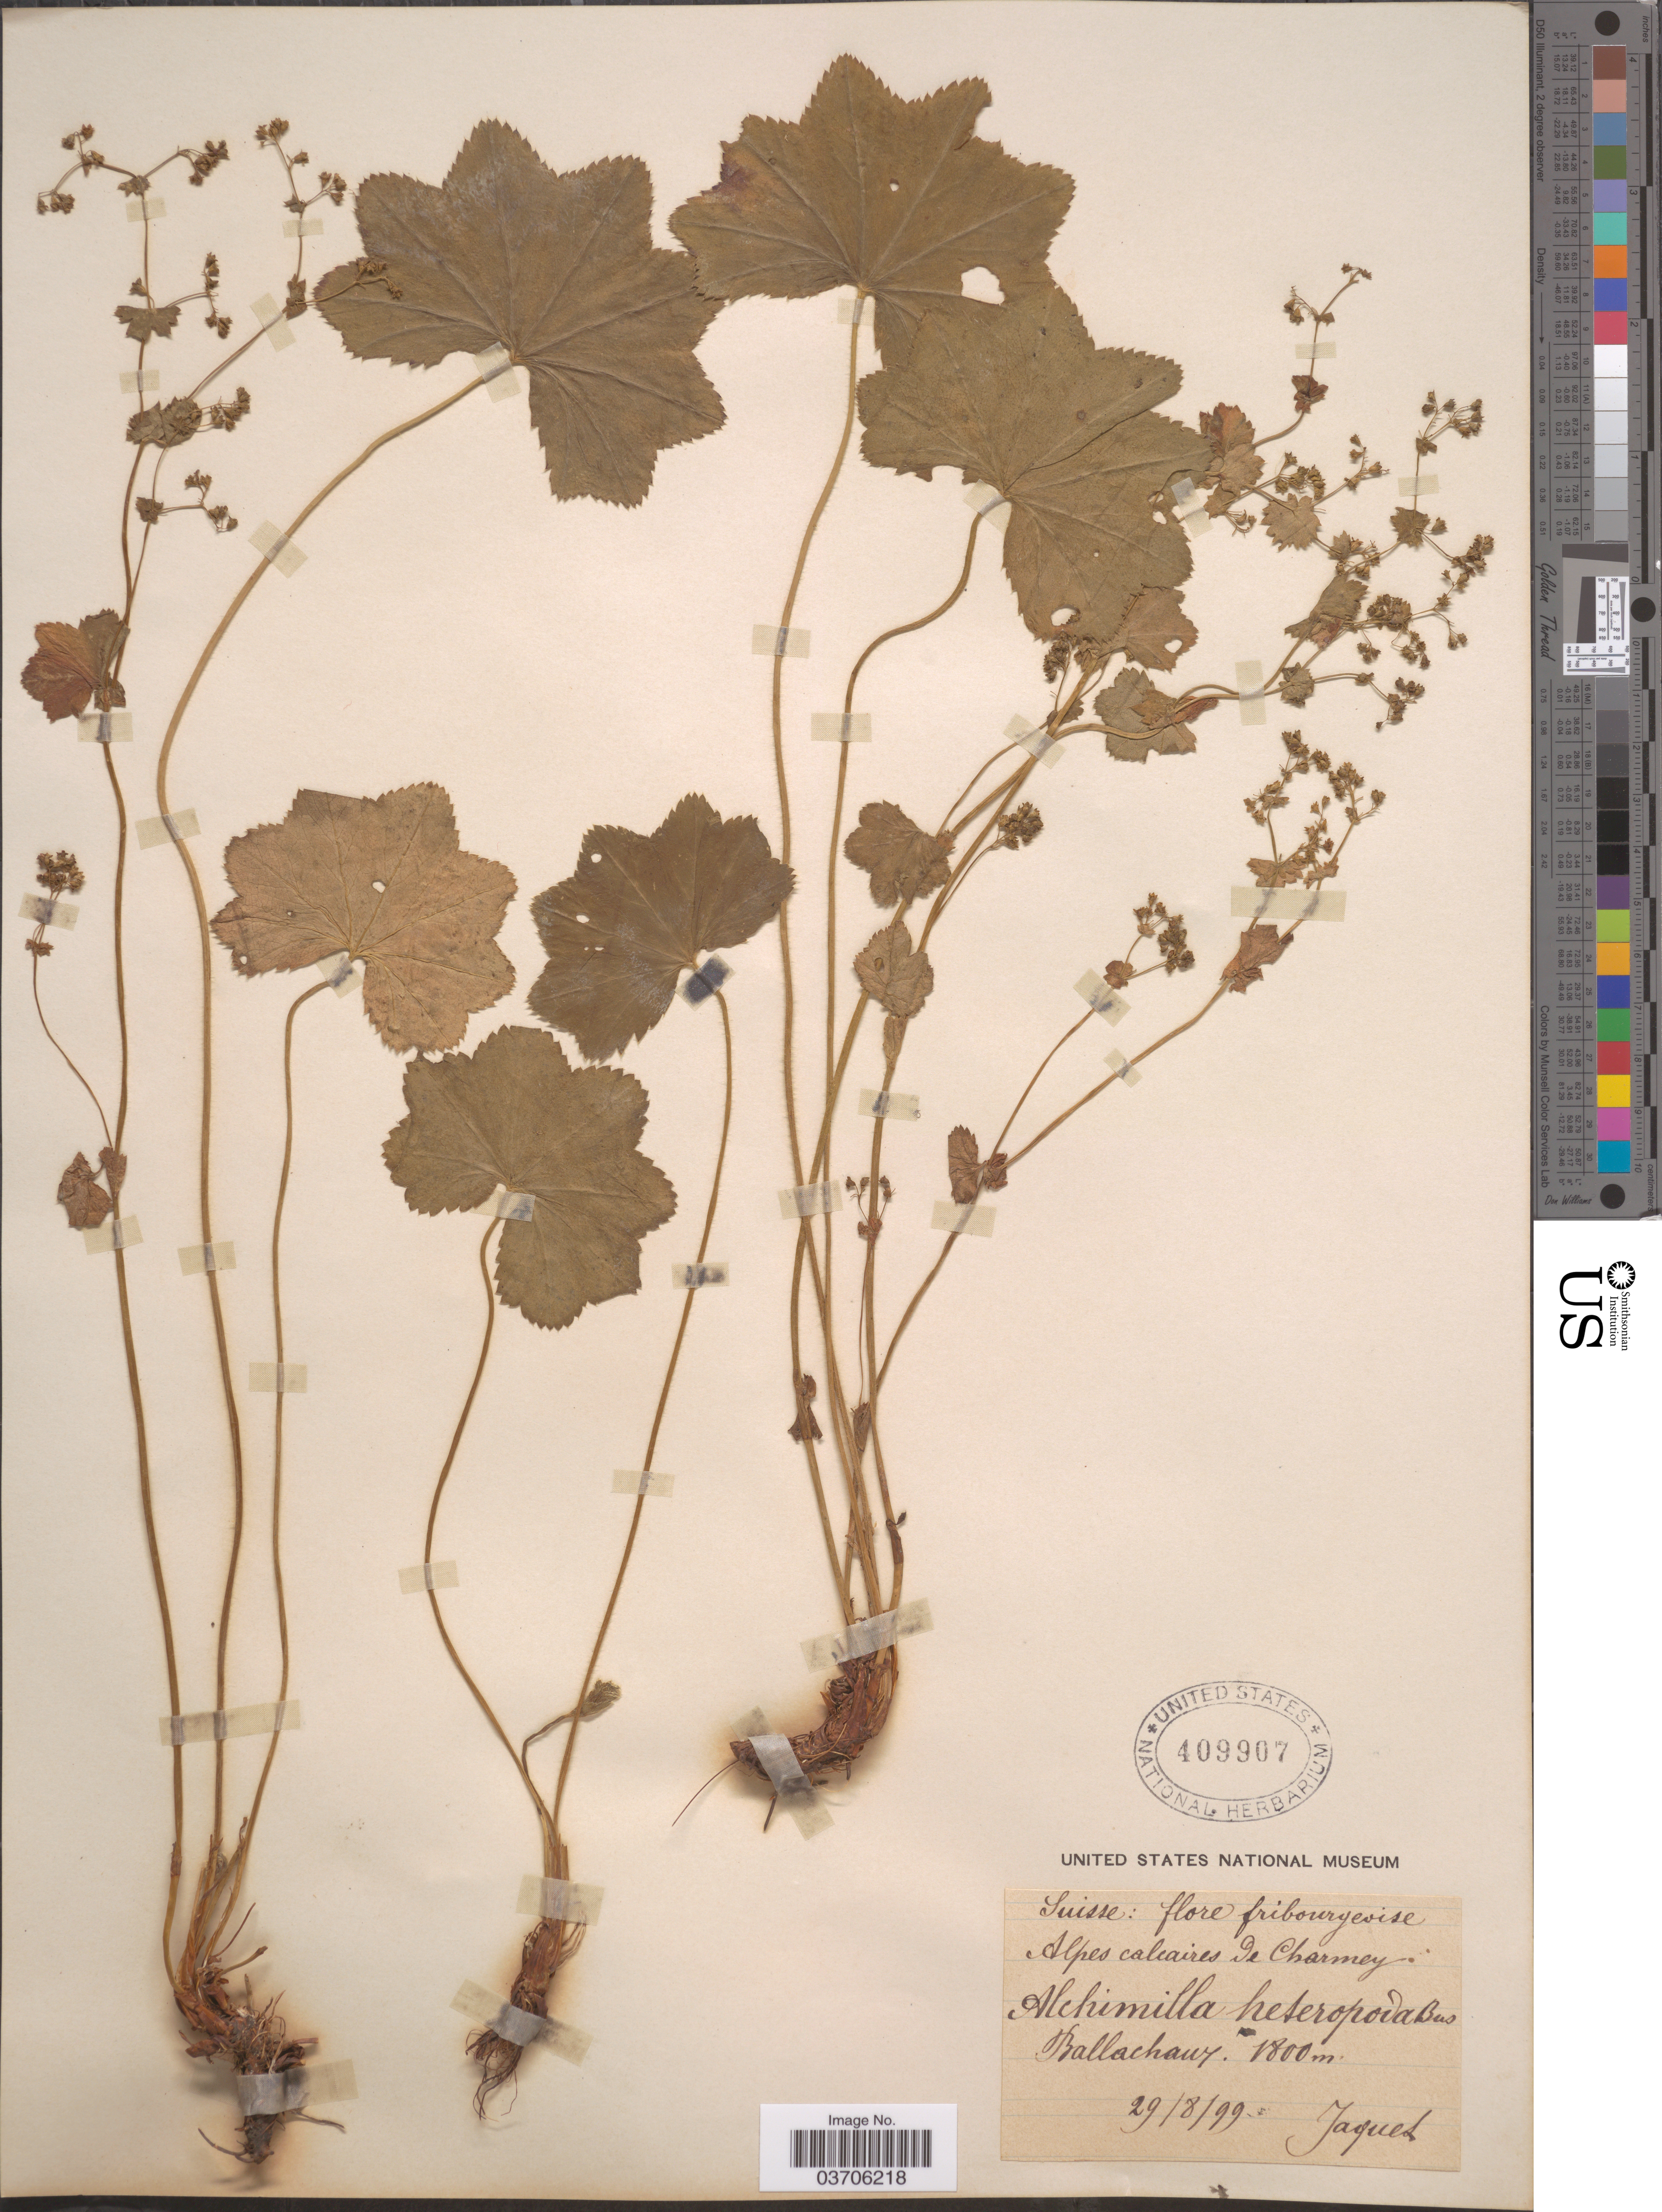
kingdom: Plantae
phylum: Tracheophyta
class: Magnoliopsida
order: Rosales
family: Rosaceae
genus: Alchemilla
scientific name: Alchemilla heteropoda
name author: Buser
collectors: -. Jaquet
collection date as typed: Transcribed d/m/y: 29/8/99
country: Switzerland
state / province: Fribourg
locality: Suisse. Ballachaux.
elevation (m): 1800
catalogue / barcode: US 409907